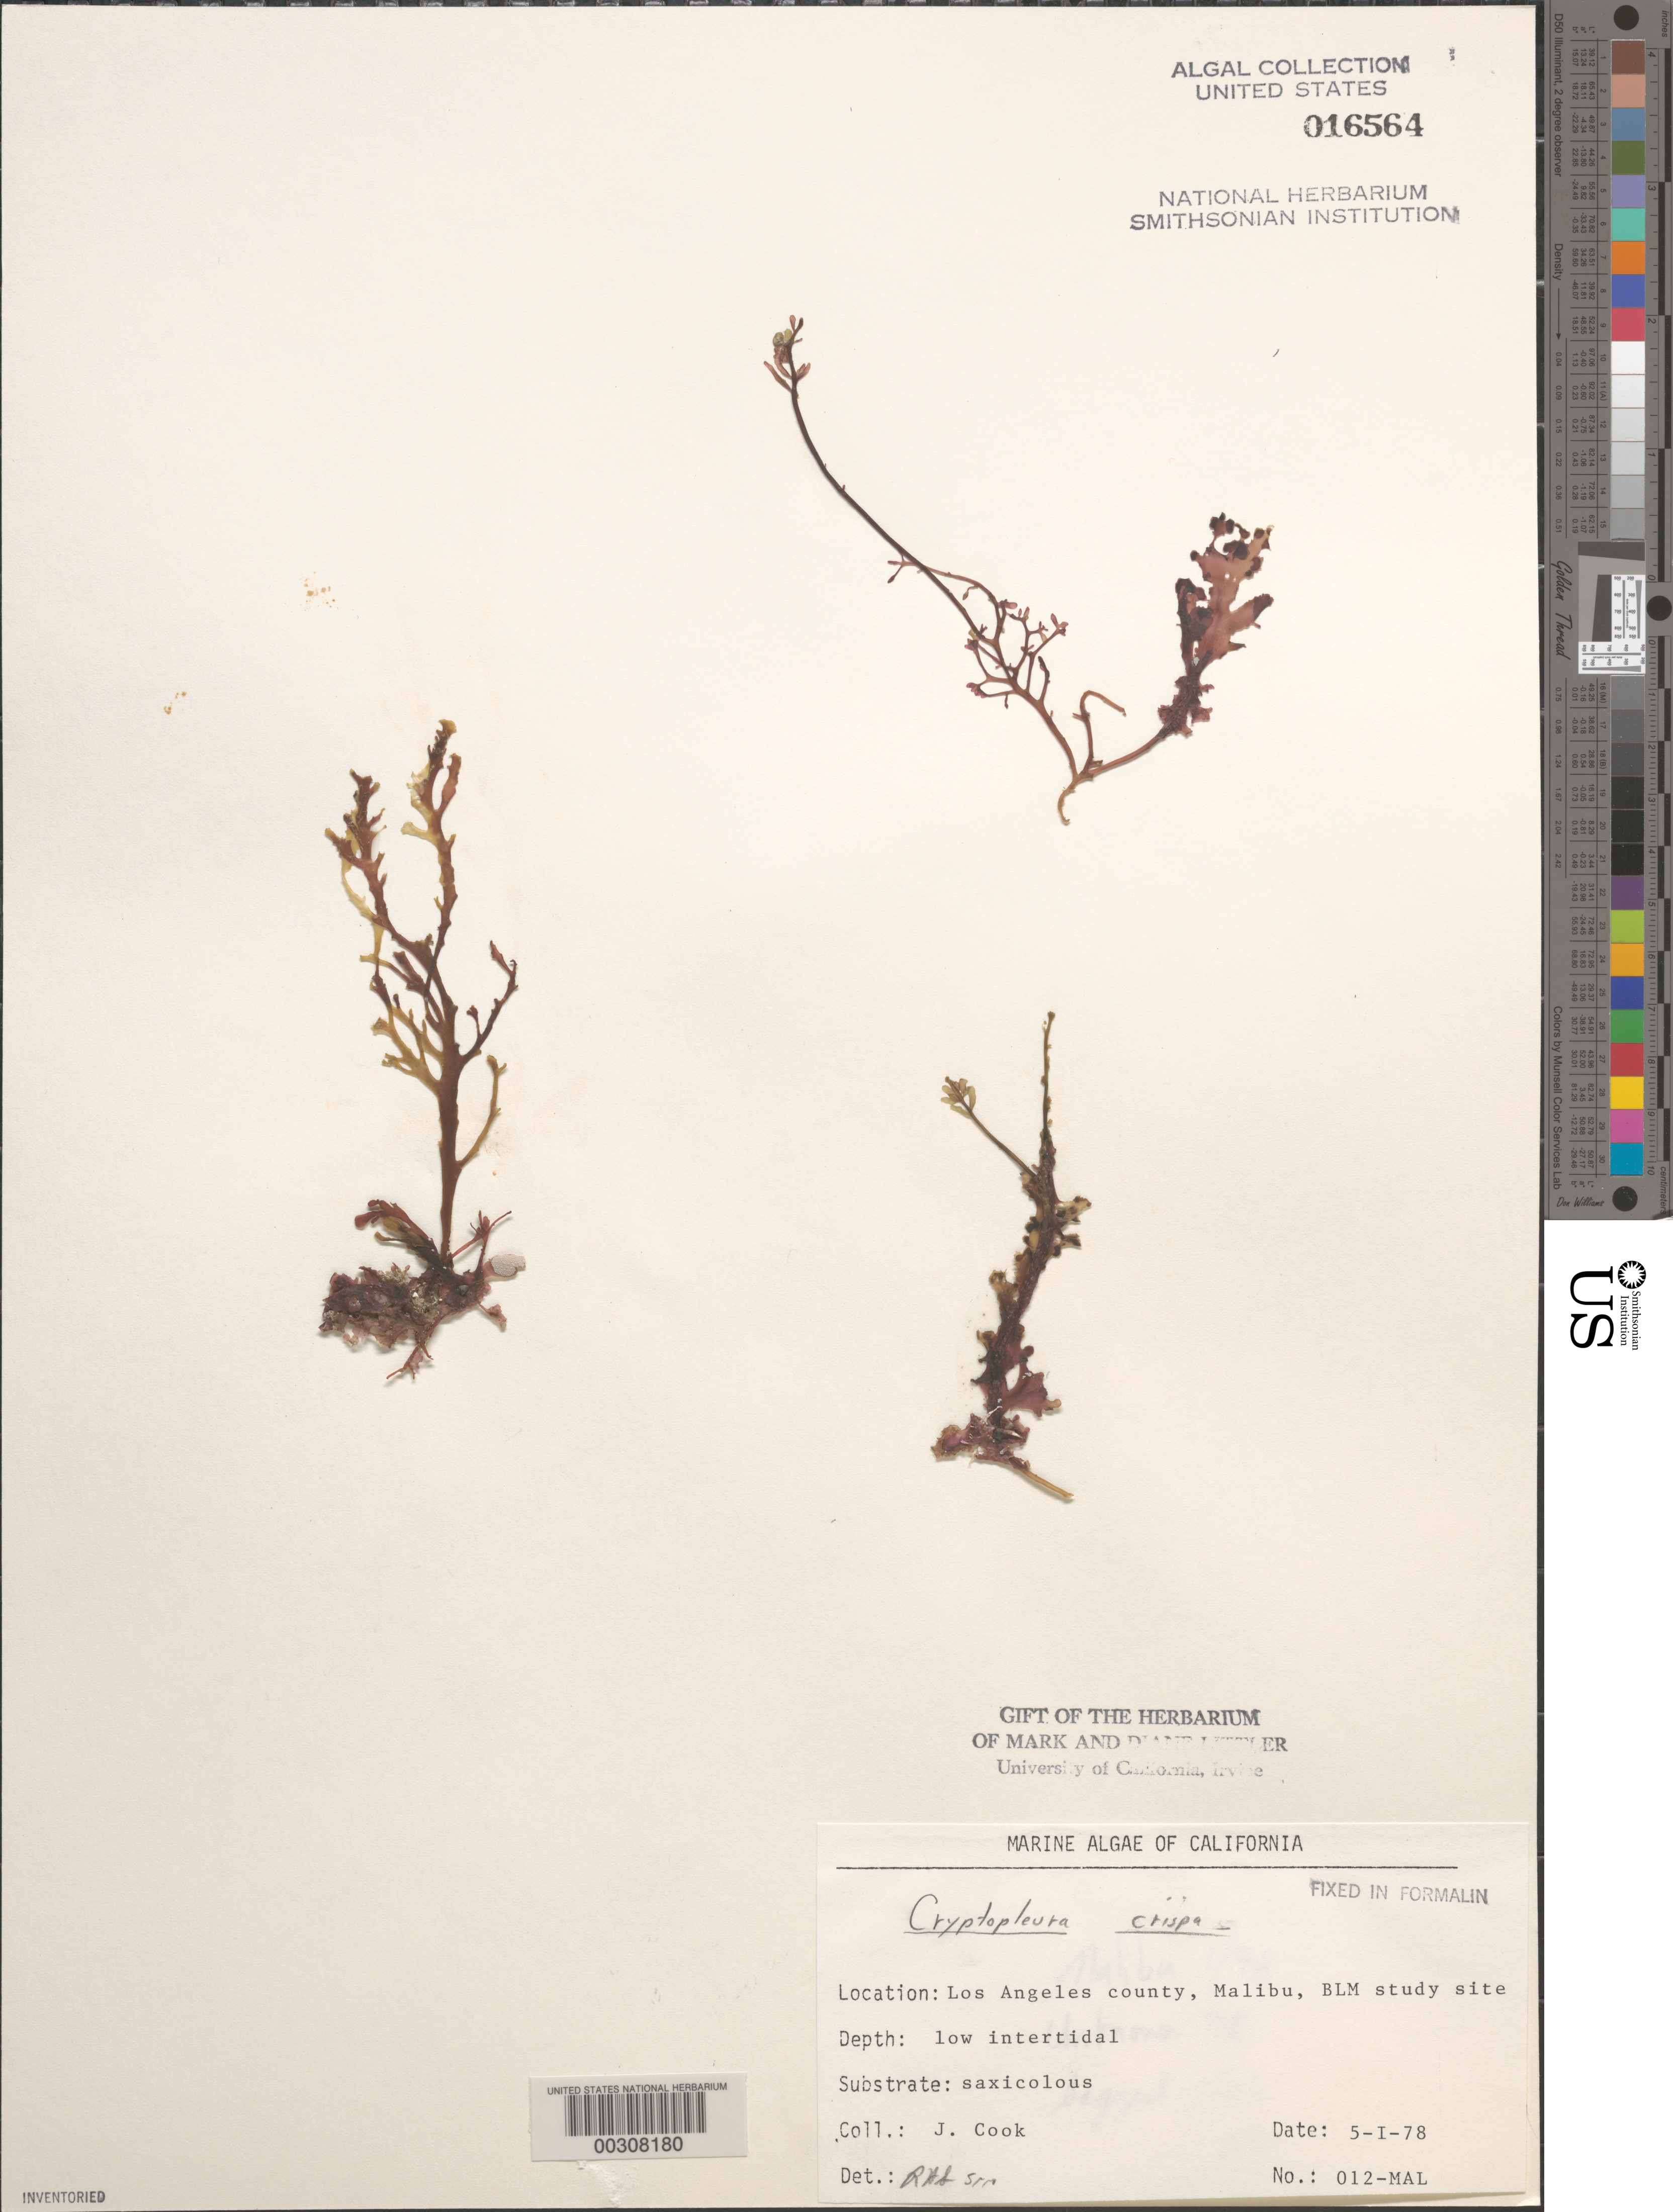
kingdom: Plantae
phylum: Rhodophyta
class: Florideophyceae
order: Ceramiales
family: Delesseriaceae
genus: Cryptopleura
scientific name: Cryptopleura crispa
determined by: Sims, Robert H.; Murray, S. N.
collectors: J. Cook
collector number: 012-mal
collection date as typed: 05 Jan 1978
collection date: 1978-01-05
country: United States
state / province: California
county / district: Los Angeles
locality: Malibu, near Paradise Cove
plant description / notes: BLM-SOCALBIGHT Rocky Intertidal Survey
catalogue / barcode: US 16564